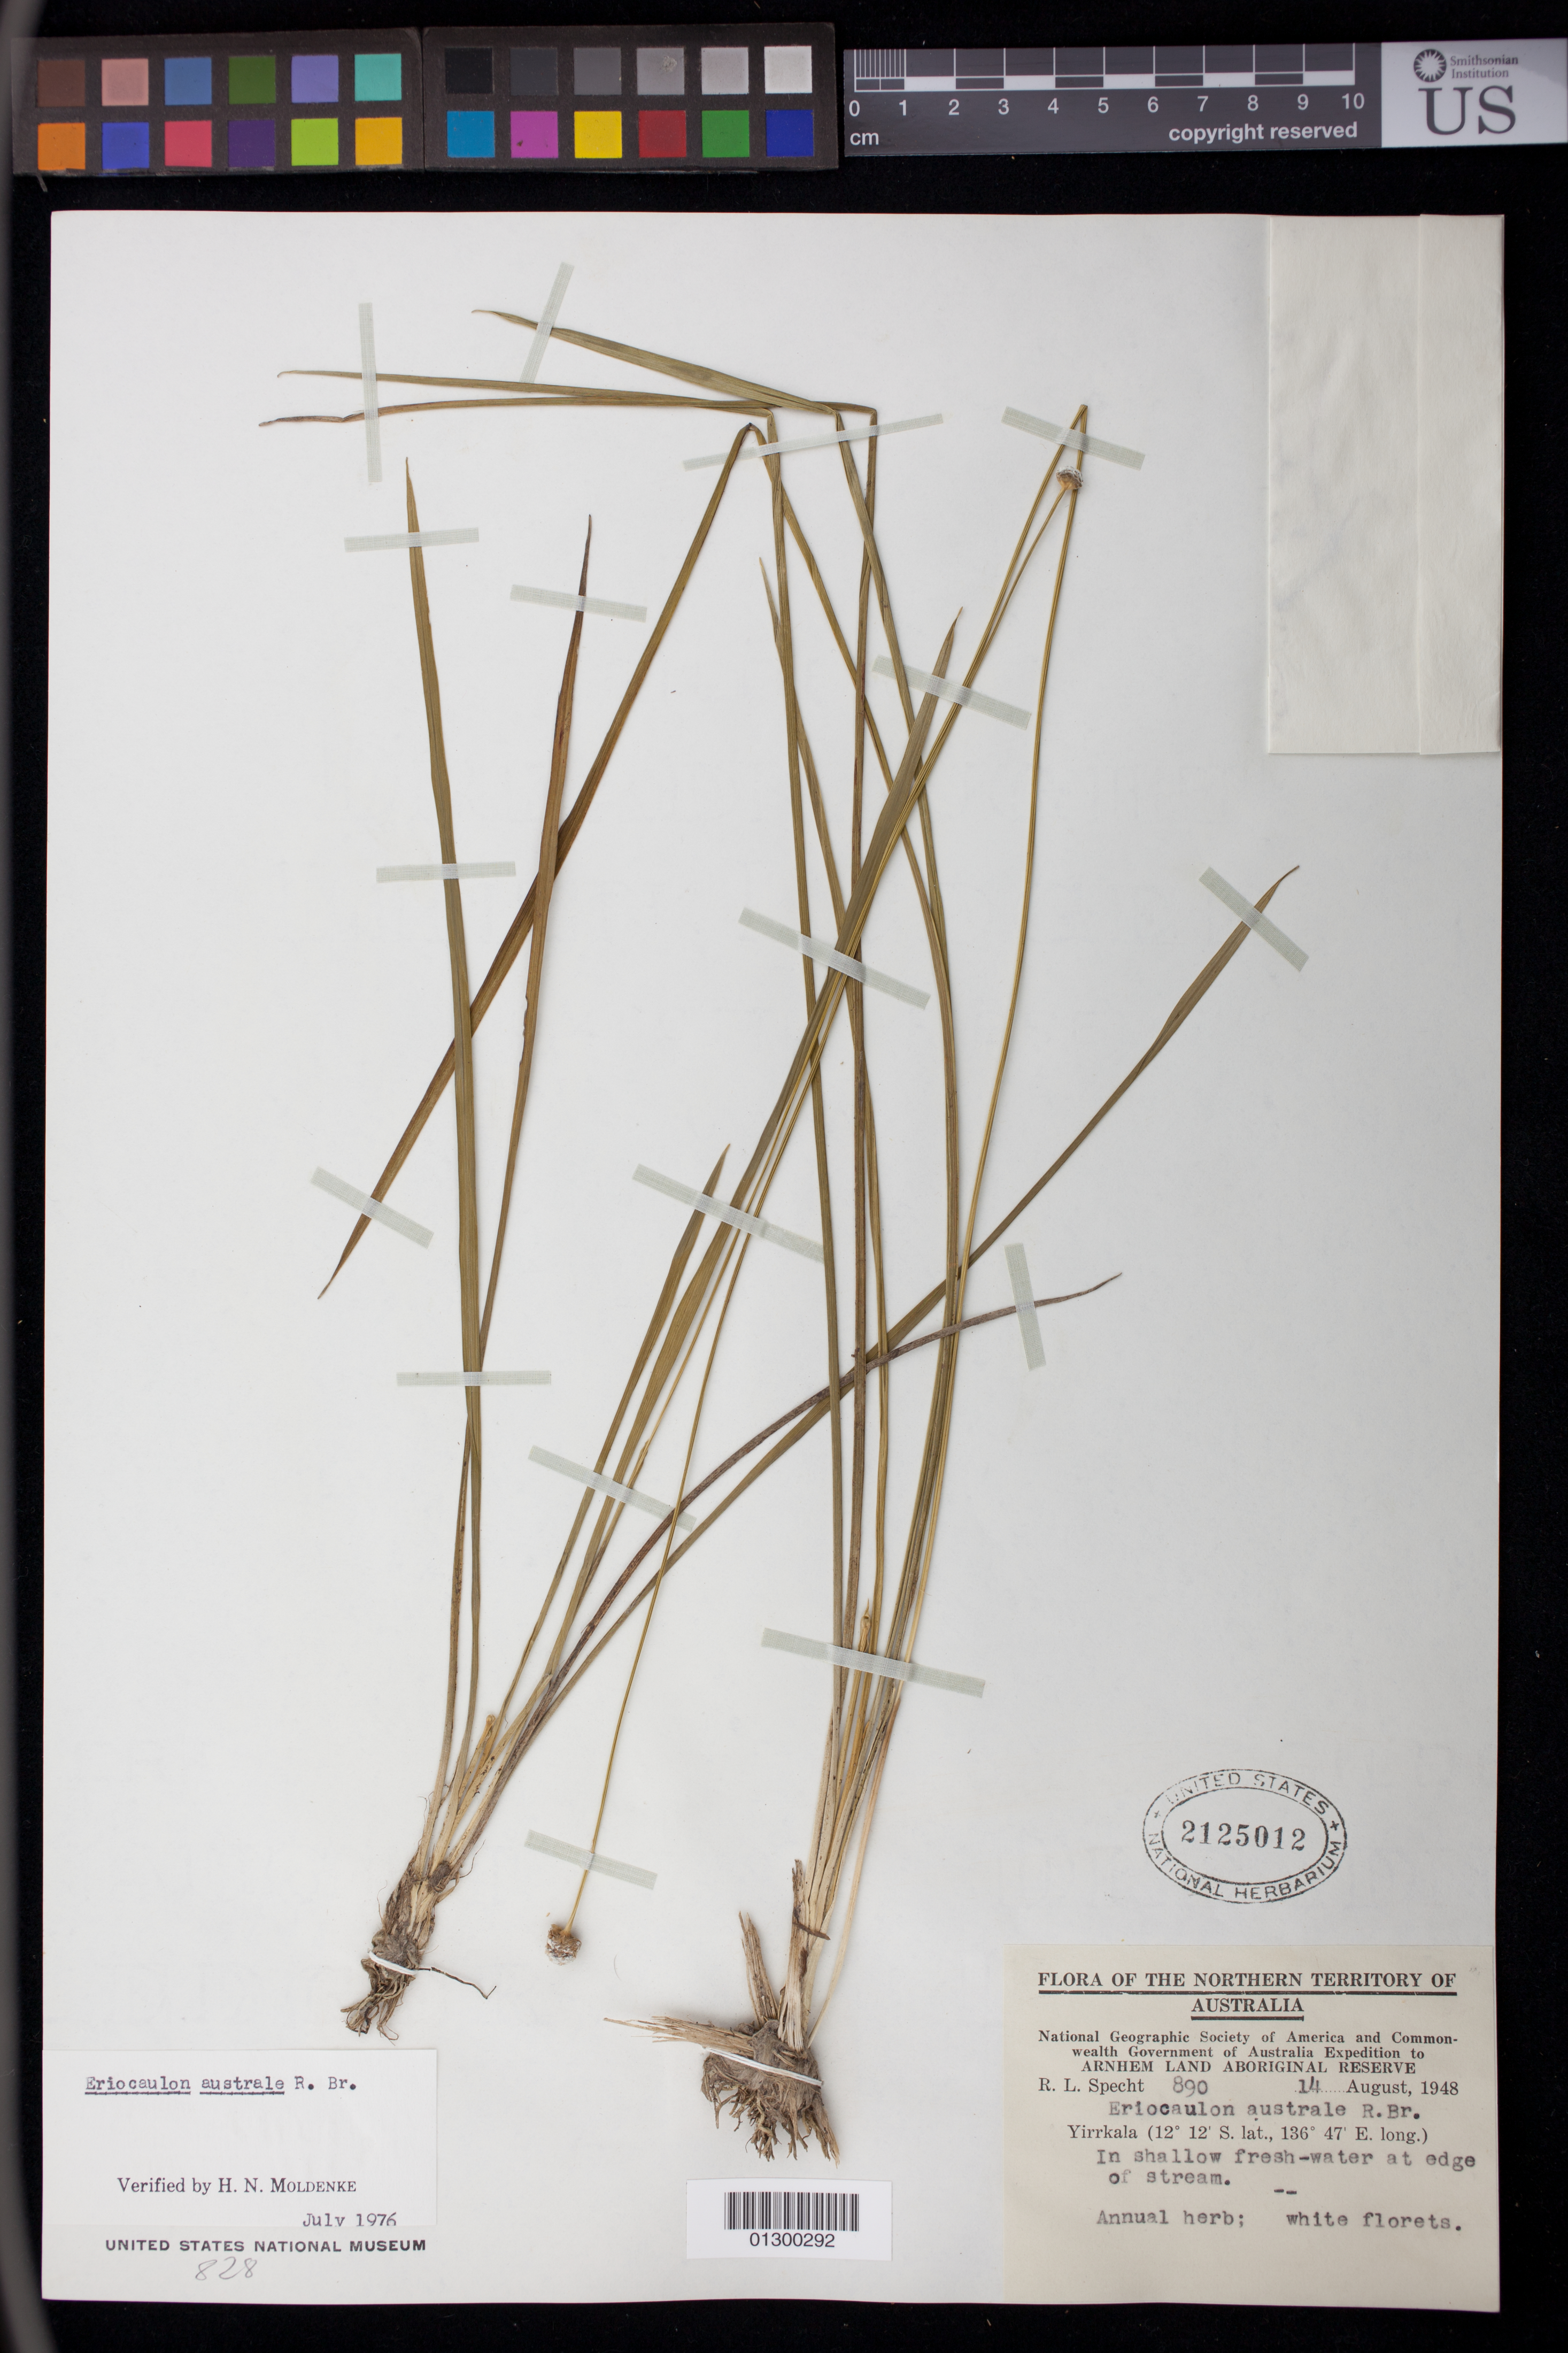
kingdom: Plantae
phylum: Tracheophyta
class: Liliopsida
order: Poales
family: Eriocaulaceae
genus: Eriocaulon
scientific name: Eriocaulon australe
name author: R. Br.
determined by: Moldenke, H. N.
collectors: R. L. Specht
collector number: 890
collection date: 1948-08-14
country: Australia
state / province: Northern Territory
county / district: East Arnhem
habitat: In shallow fresh-water at edge of stream.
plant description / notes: Annual herb; white florets.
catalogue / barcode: US 2125012